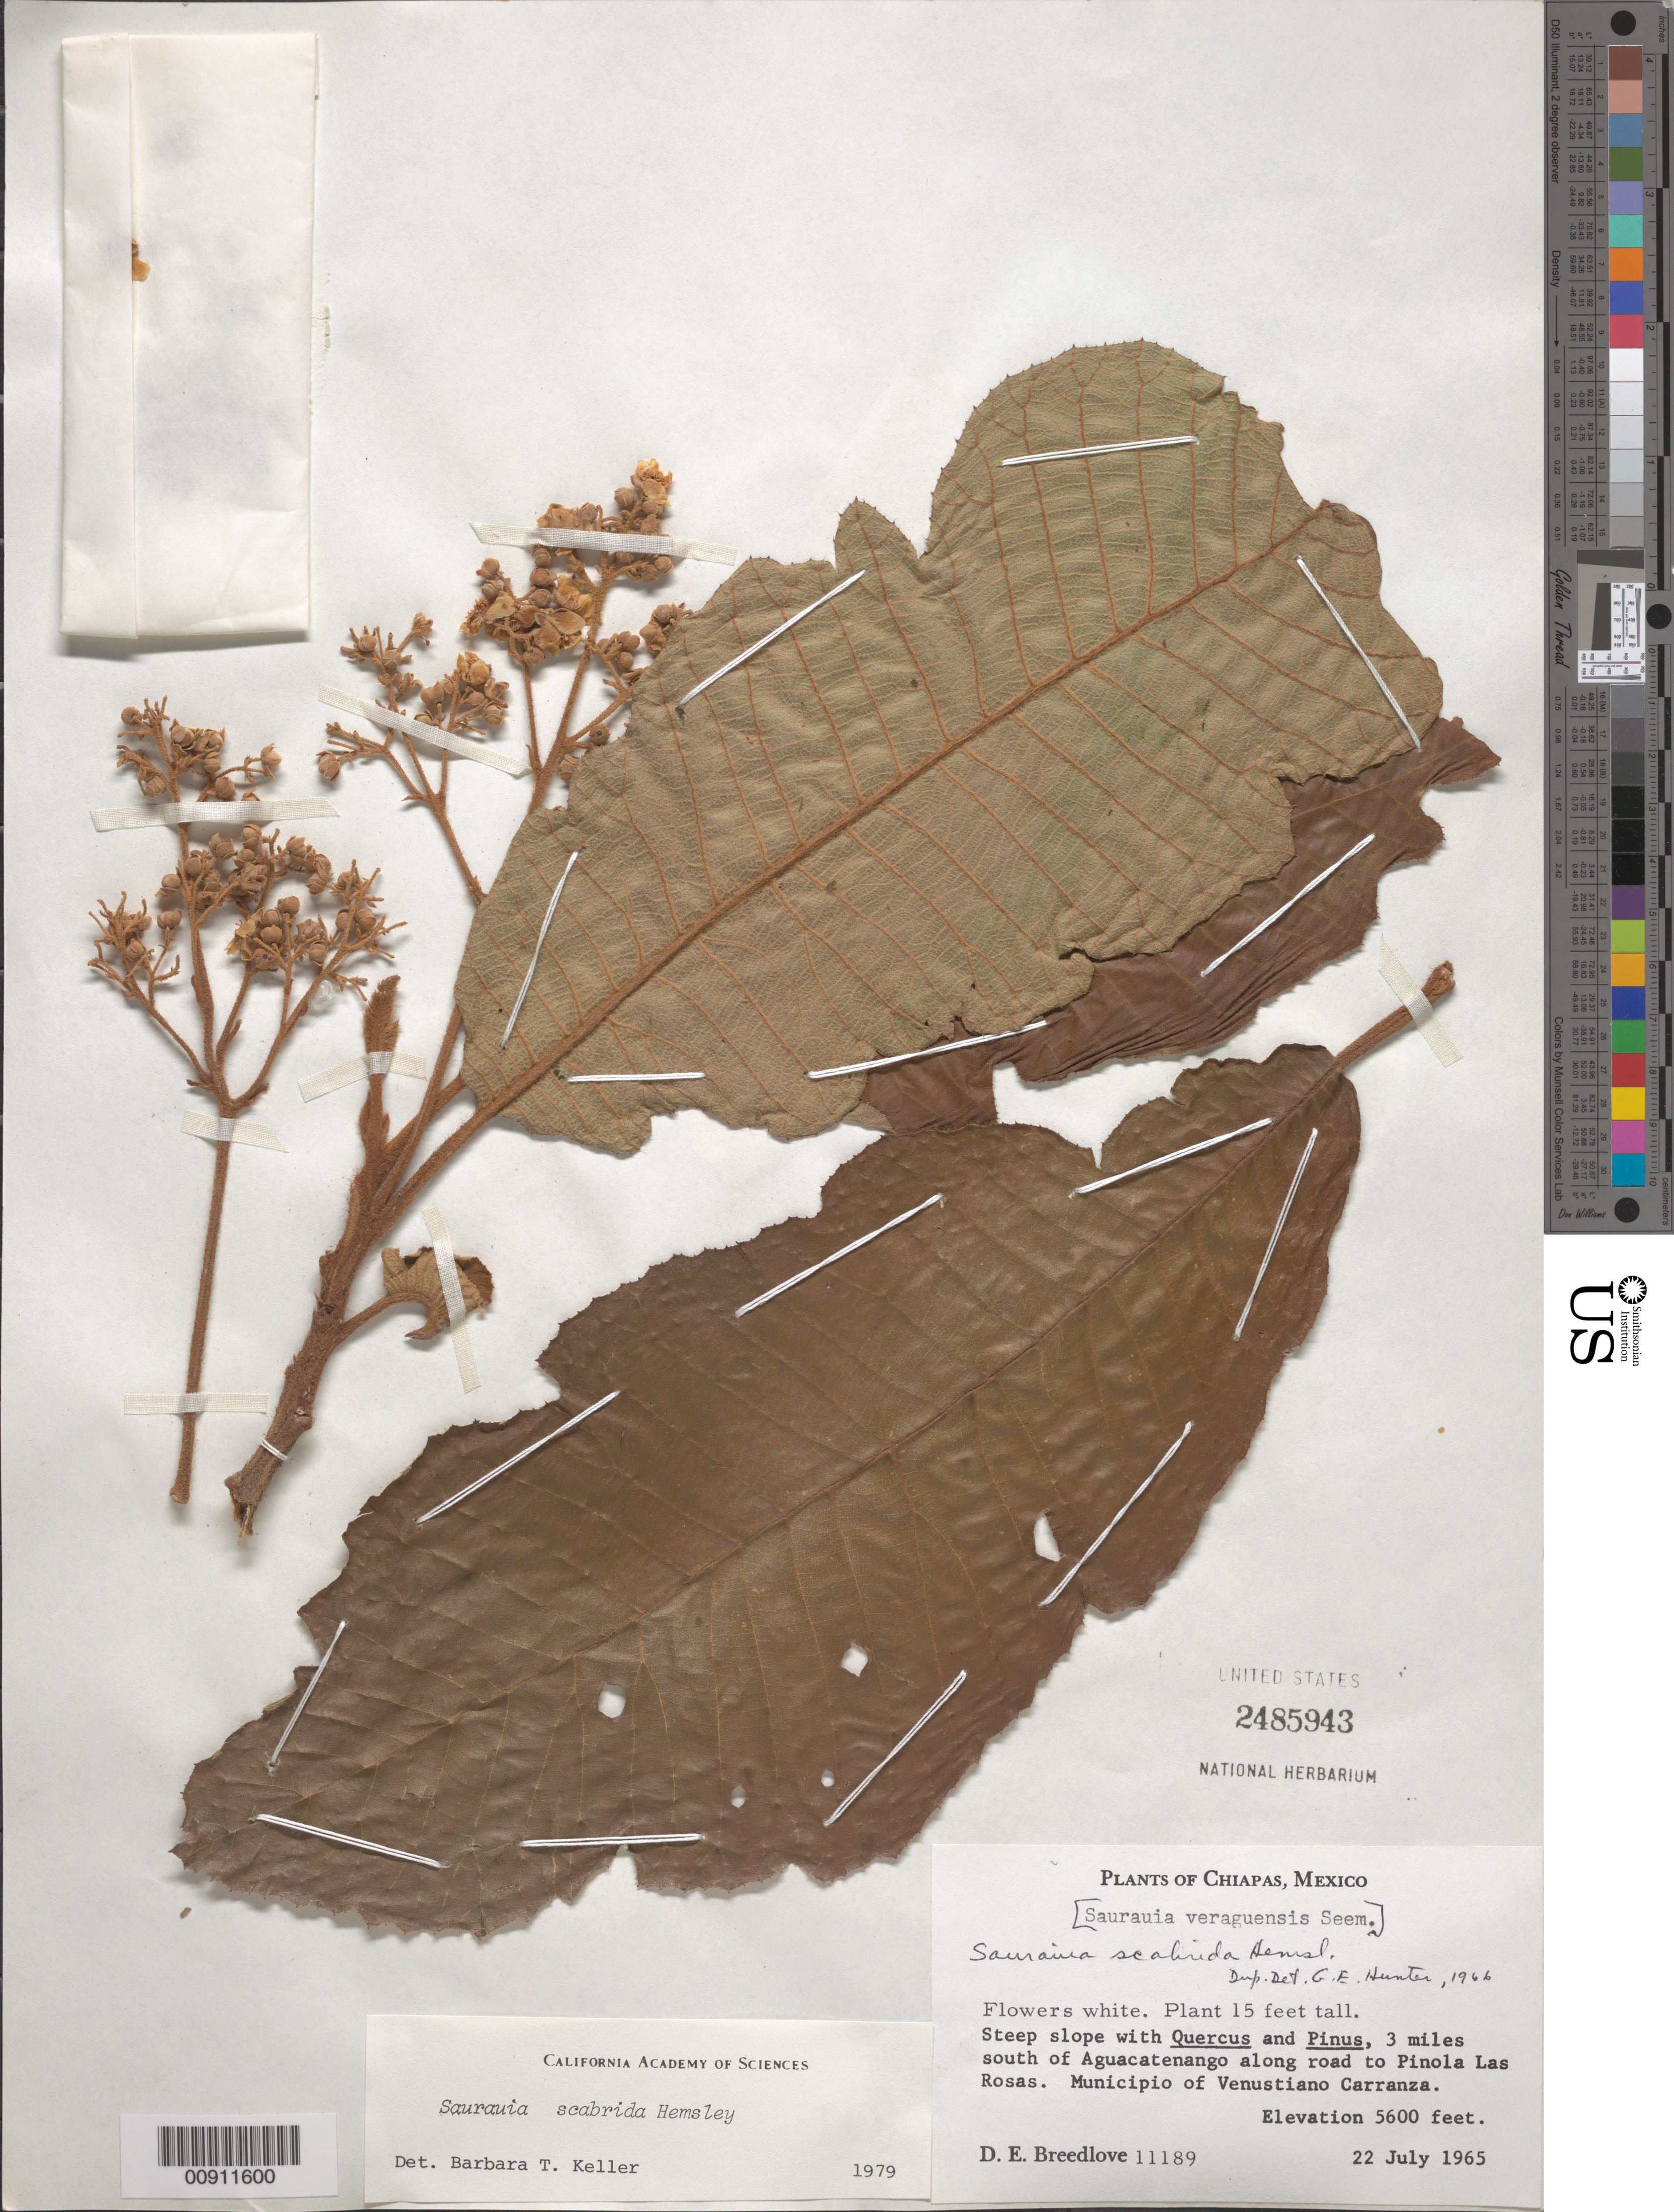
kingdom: Plantae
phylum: Tracheophyta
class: Magnoliopsida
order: Ericales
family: Actinidiaceae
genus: Saurauia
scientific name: Saurauia scabrida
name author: Hemsl.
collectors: D. E. Breedlove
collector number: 11189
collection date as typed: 22 Jul 1965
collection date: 1965-07-22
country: Mexico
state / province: Chiapas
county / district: Venustiano Carranza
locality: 3 miles south of Aguacatenango along road to Pinola Las Rosas. Municipio of Venustiano Carranza, Chiapas.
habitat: Steep slope with Quercus and Pinus.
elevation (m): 1707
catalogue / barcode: US 2485943